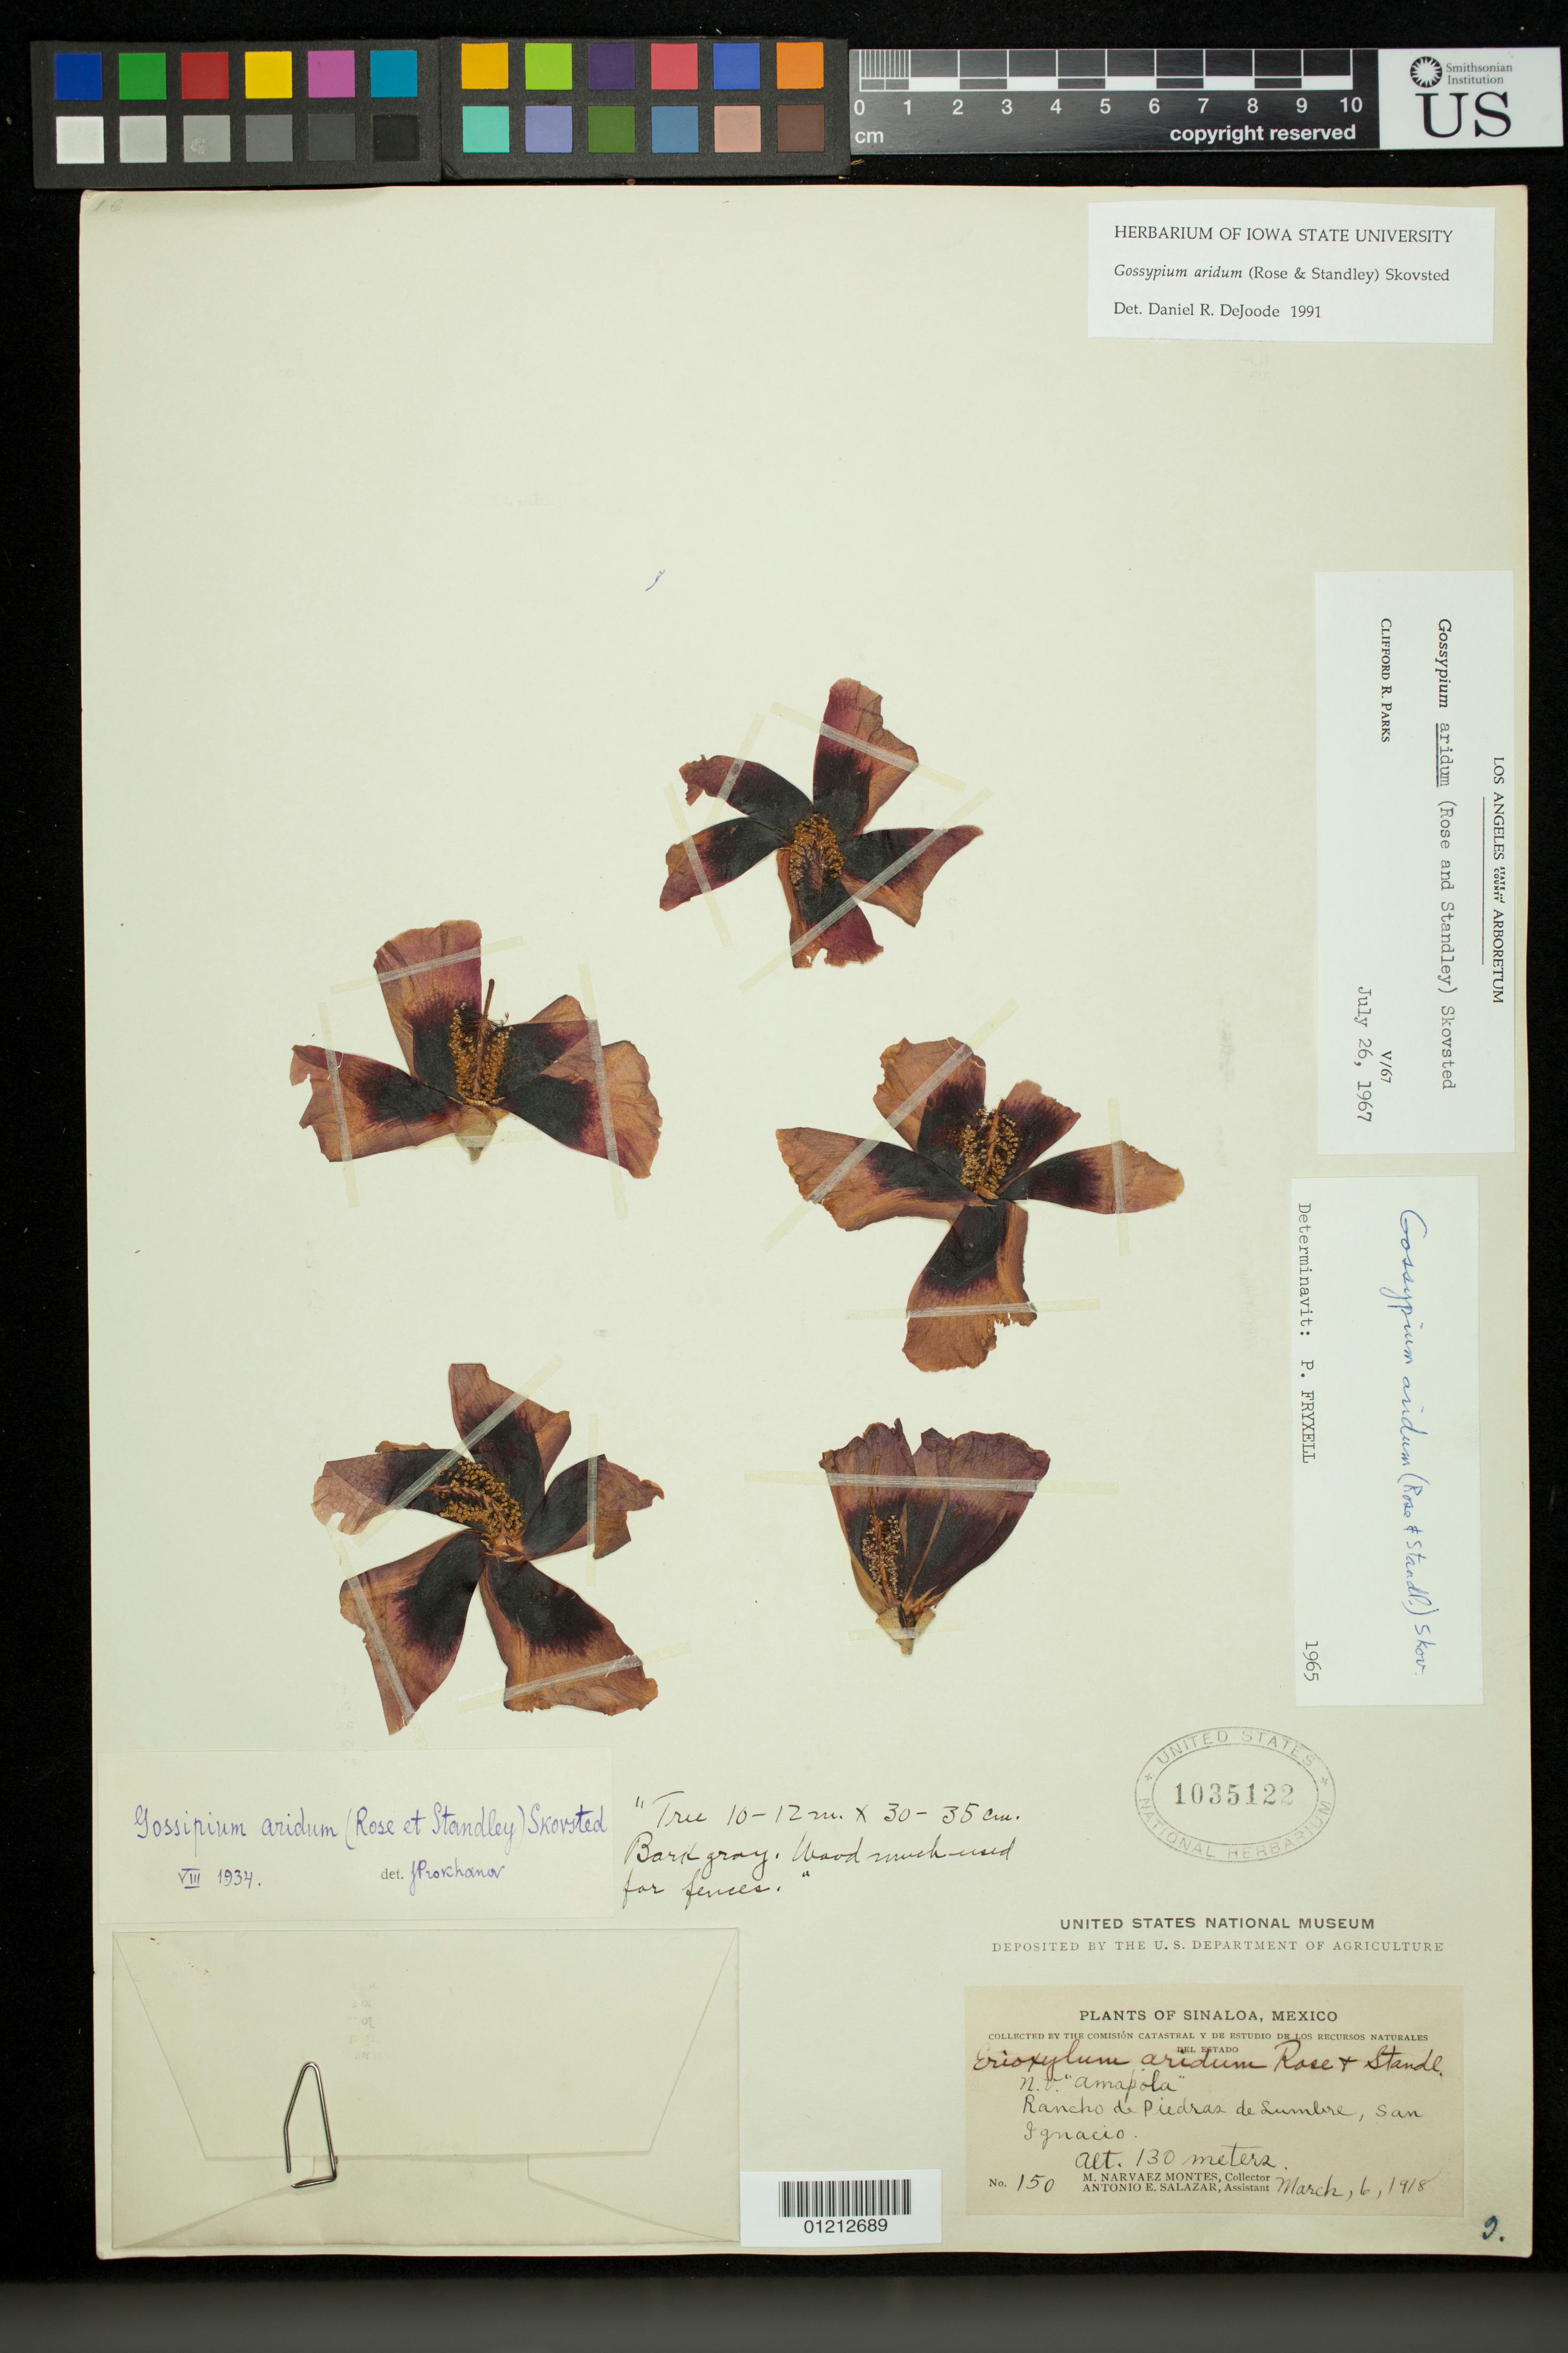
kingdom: Plantae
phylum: Tracheophyta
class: Magnoliopsida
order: Malvales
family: Malvaceae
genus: Gossypium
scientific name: Gossypium aridum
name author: (Rose & Standl.) Skovsted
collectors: M. Montes & A. E. Salazar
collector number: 150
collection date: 1918-03-06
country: Mexico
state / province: Sinaloa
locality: Rancho de Piedras de Lumbre, San Ignacio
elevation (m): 130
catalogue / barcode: US 1035122